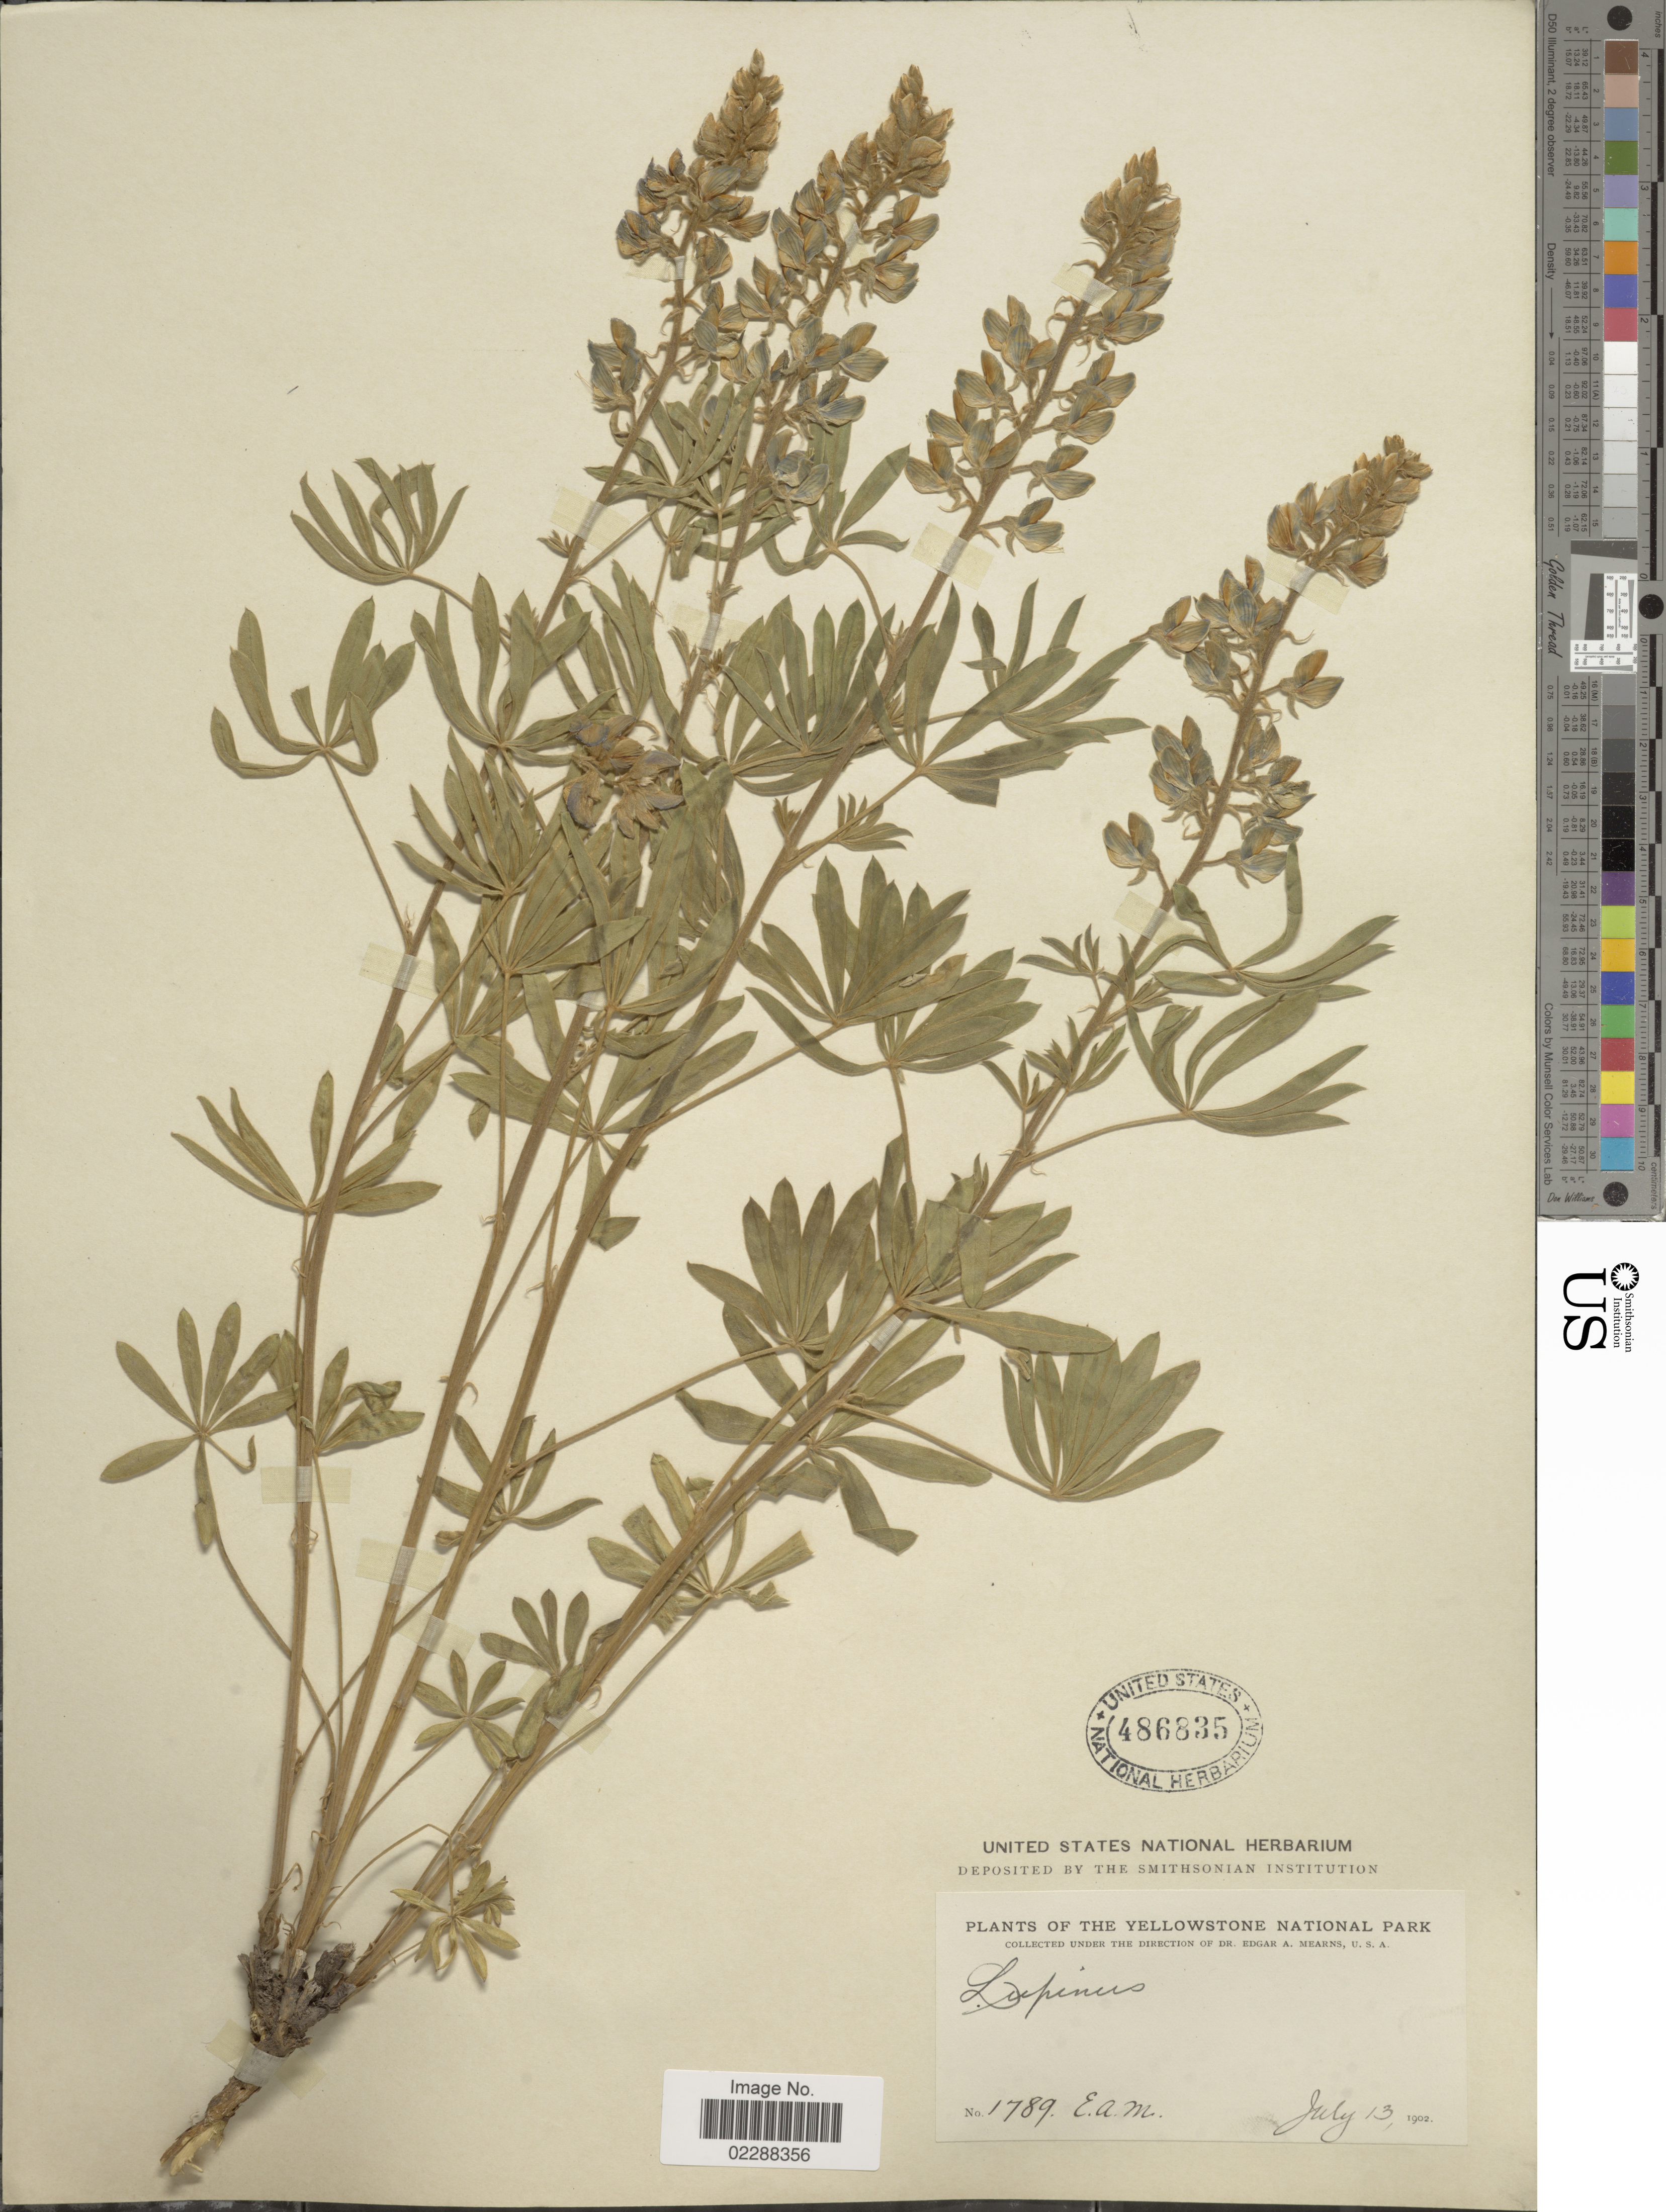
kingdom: Plantae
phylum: Tracheophyta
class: Magnoliopsida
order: Fabales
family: Fabaceae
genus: Lupinus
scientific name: Lupinus sp.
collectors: E. A. Mearns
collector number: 1789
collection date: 1902-07-13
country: United States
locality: The Yellowstone National Park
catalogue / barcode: US 486835